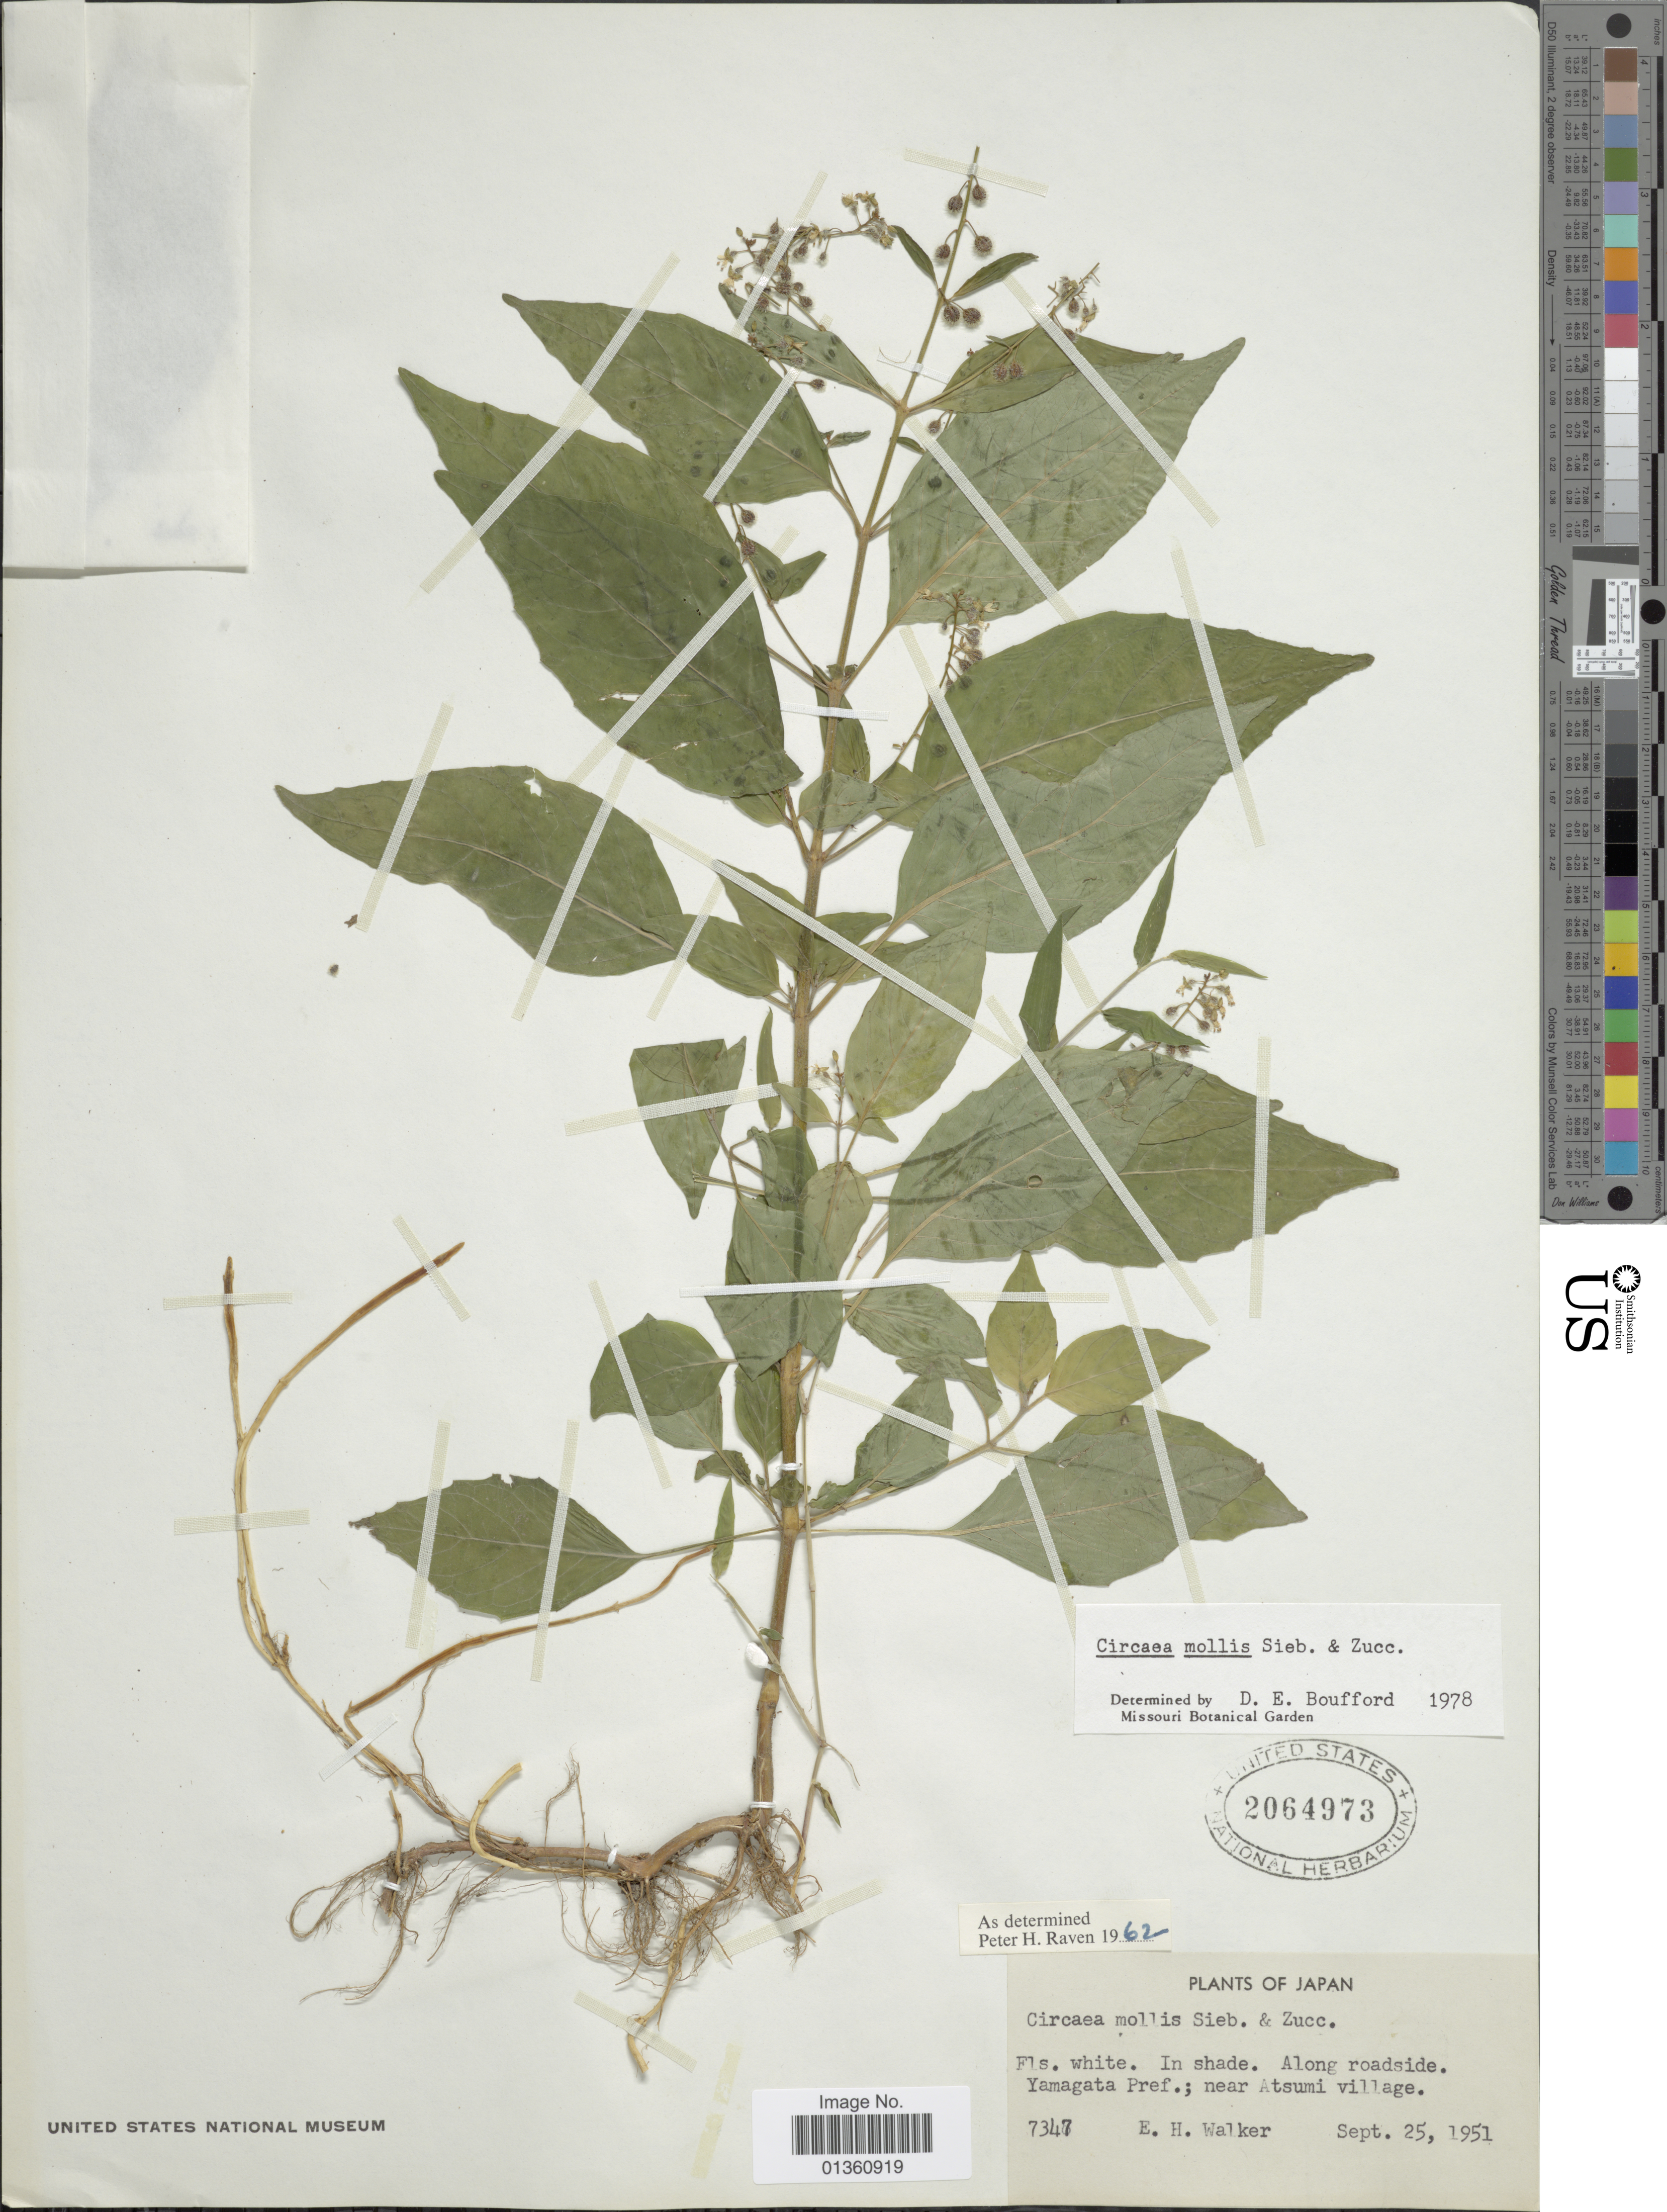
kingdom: Plantae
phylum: Tracheophyta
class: Magnoliopsida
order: Myrtales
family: Onagraceae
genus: Circaea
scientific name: Circaea mollis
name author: Siebold & Zucc.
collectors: E. H. Walker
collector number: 7347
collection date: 1951-09-25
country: Japan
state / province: Yamagata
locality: Near Atsumi village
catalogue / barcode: US 2064973